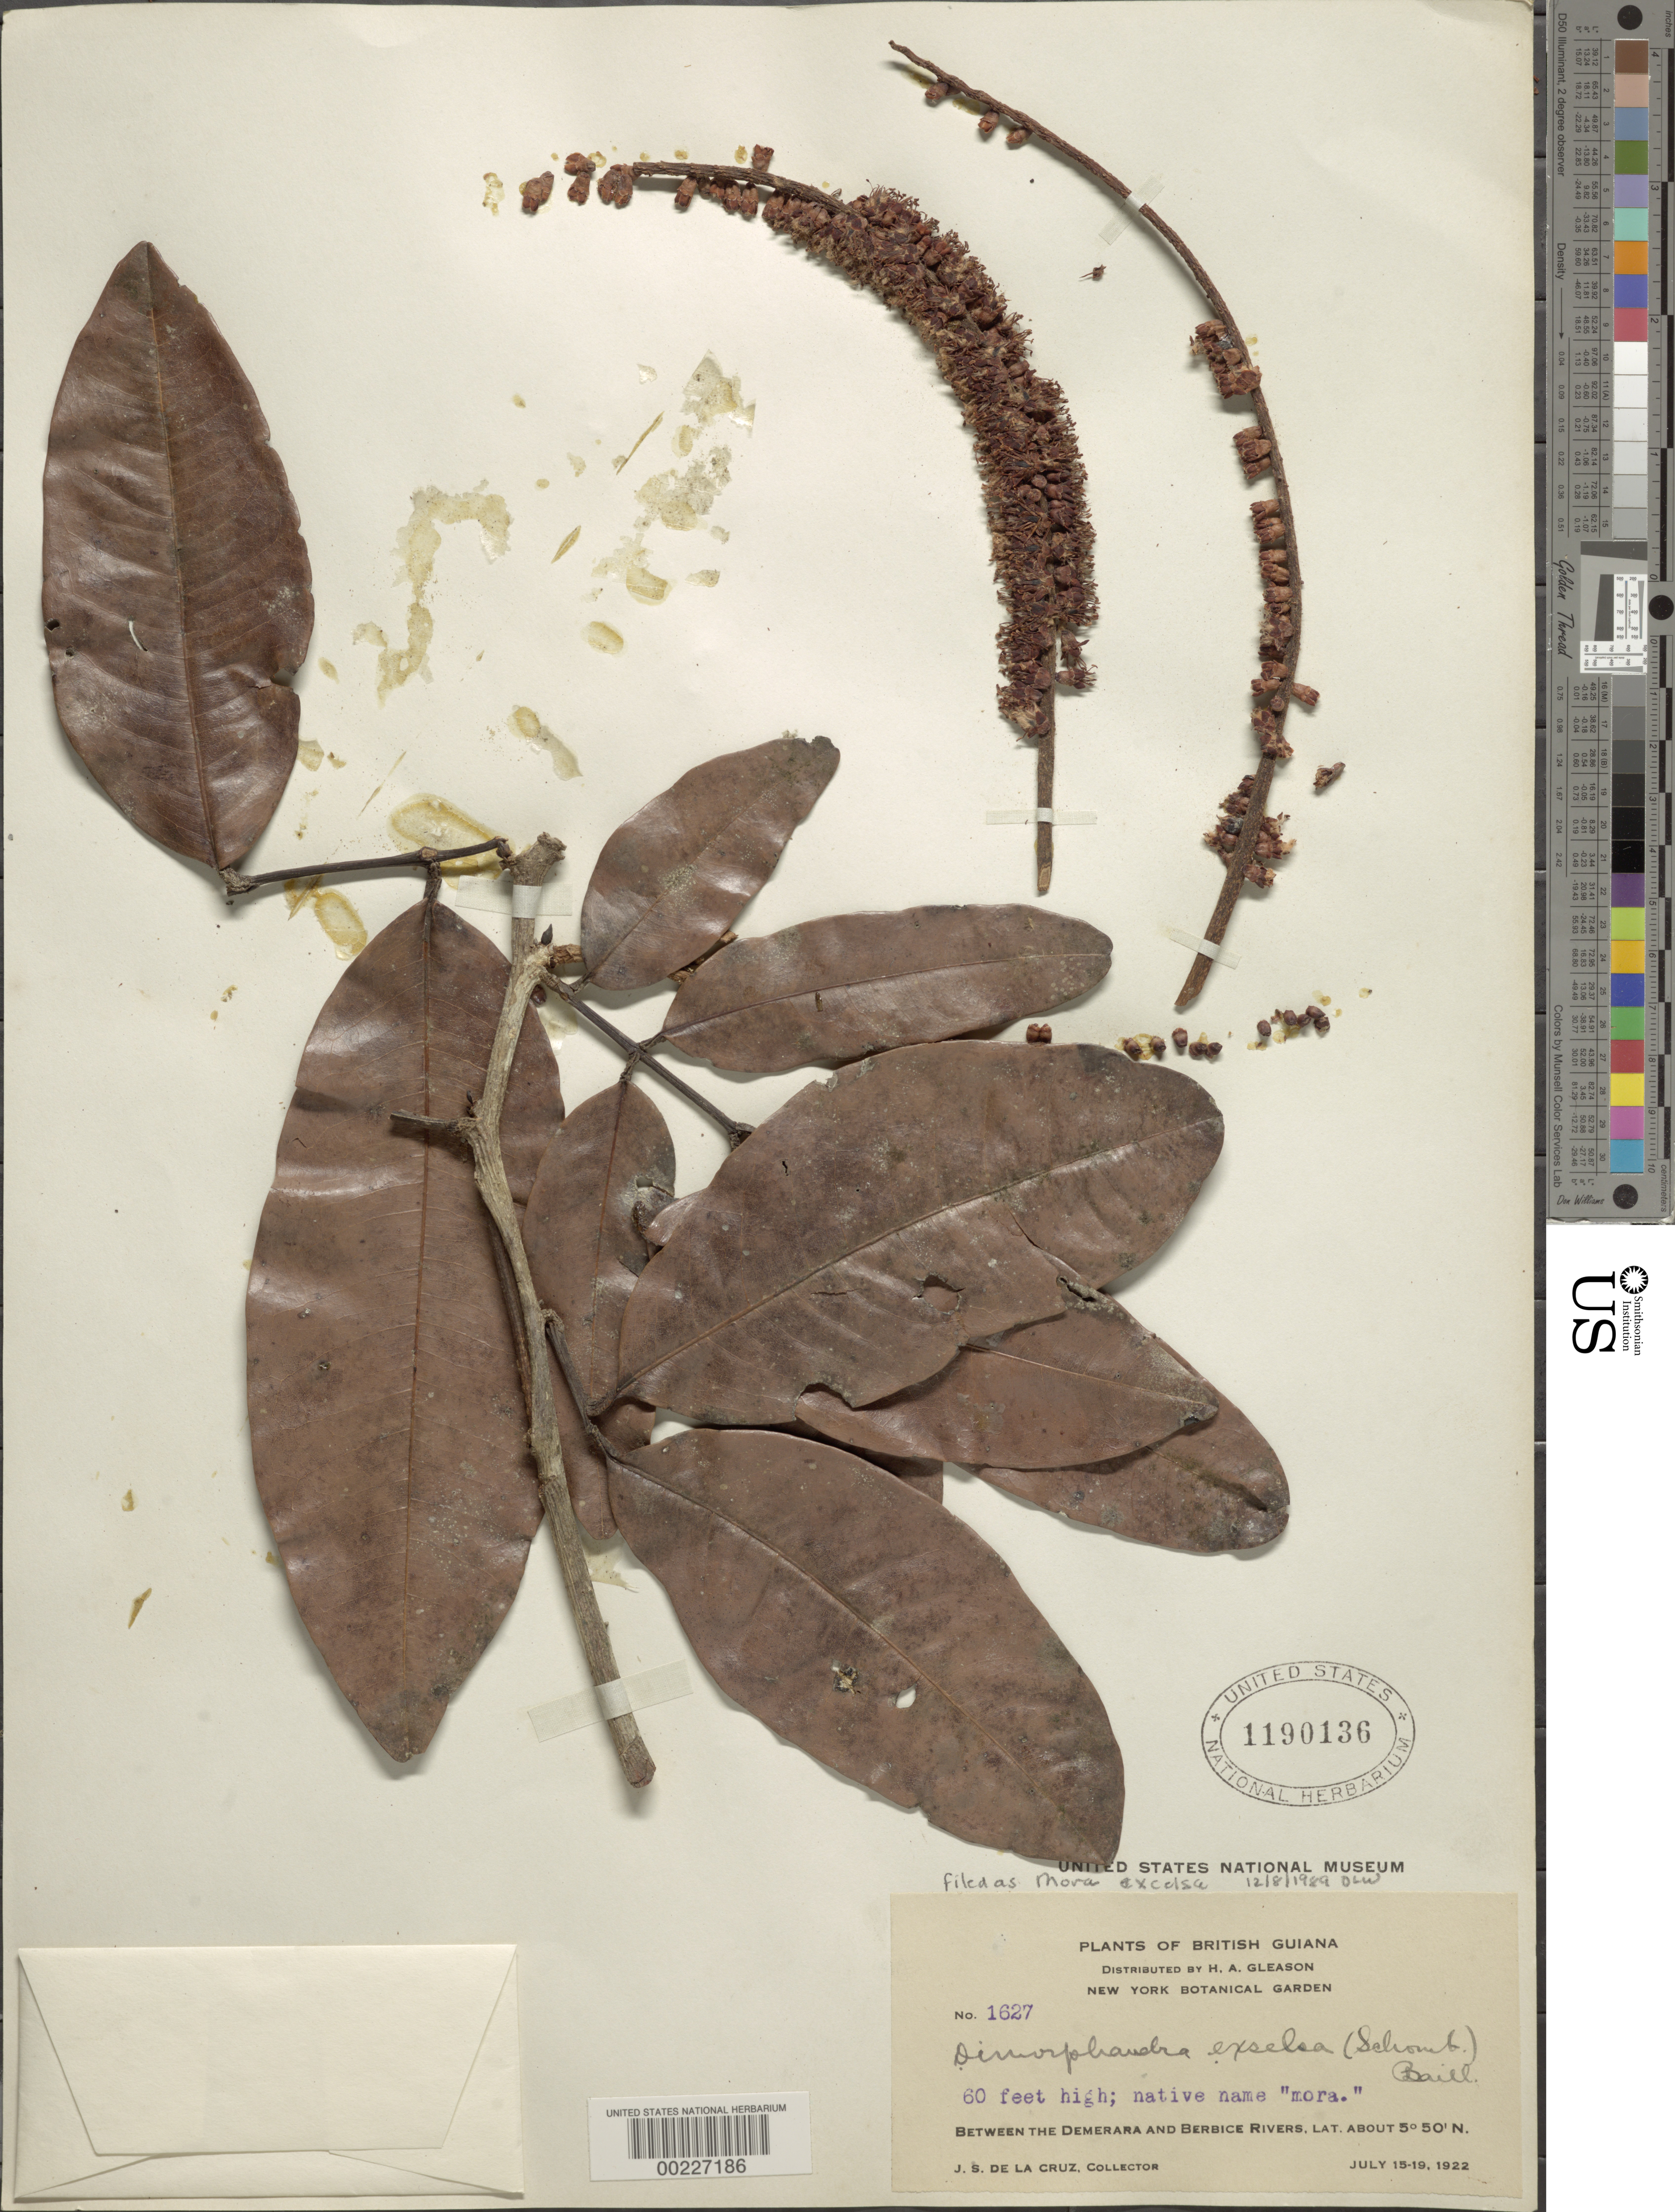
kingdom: Plantae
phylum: Tracheophyta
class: Magnoliopsida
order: Fabales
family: Fabaceae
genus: Mora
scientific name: Mora excelsa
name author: Benth.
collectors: J. S. de la Cruz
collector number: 1627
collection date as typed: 15 Jul 1922 to 22 Jul 1922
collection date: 1922-07-15/1922-07-22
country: Guyana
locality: Between the demerara and berbice rivers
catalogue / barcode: US 1190136